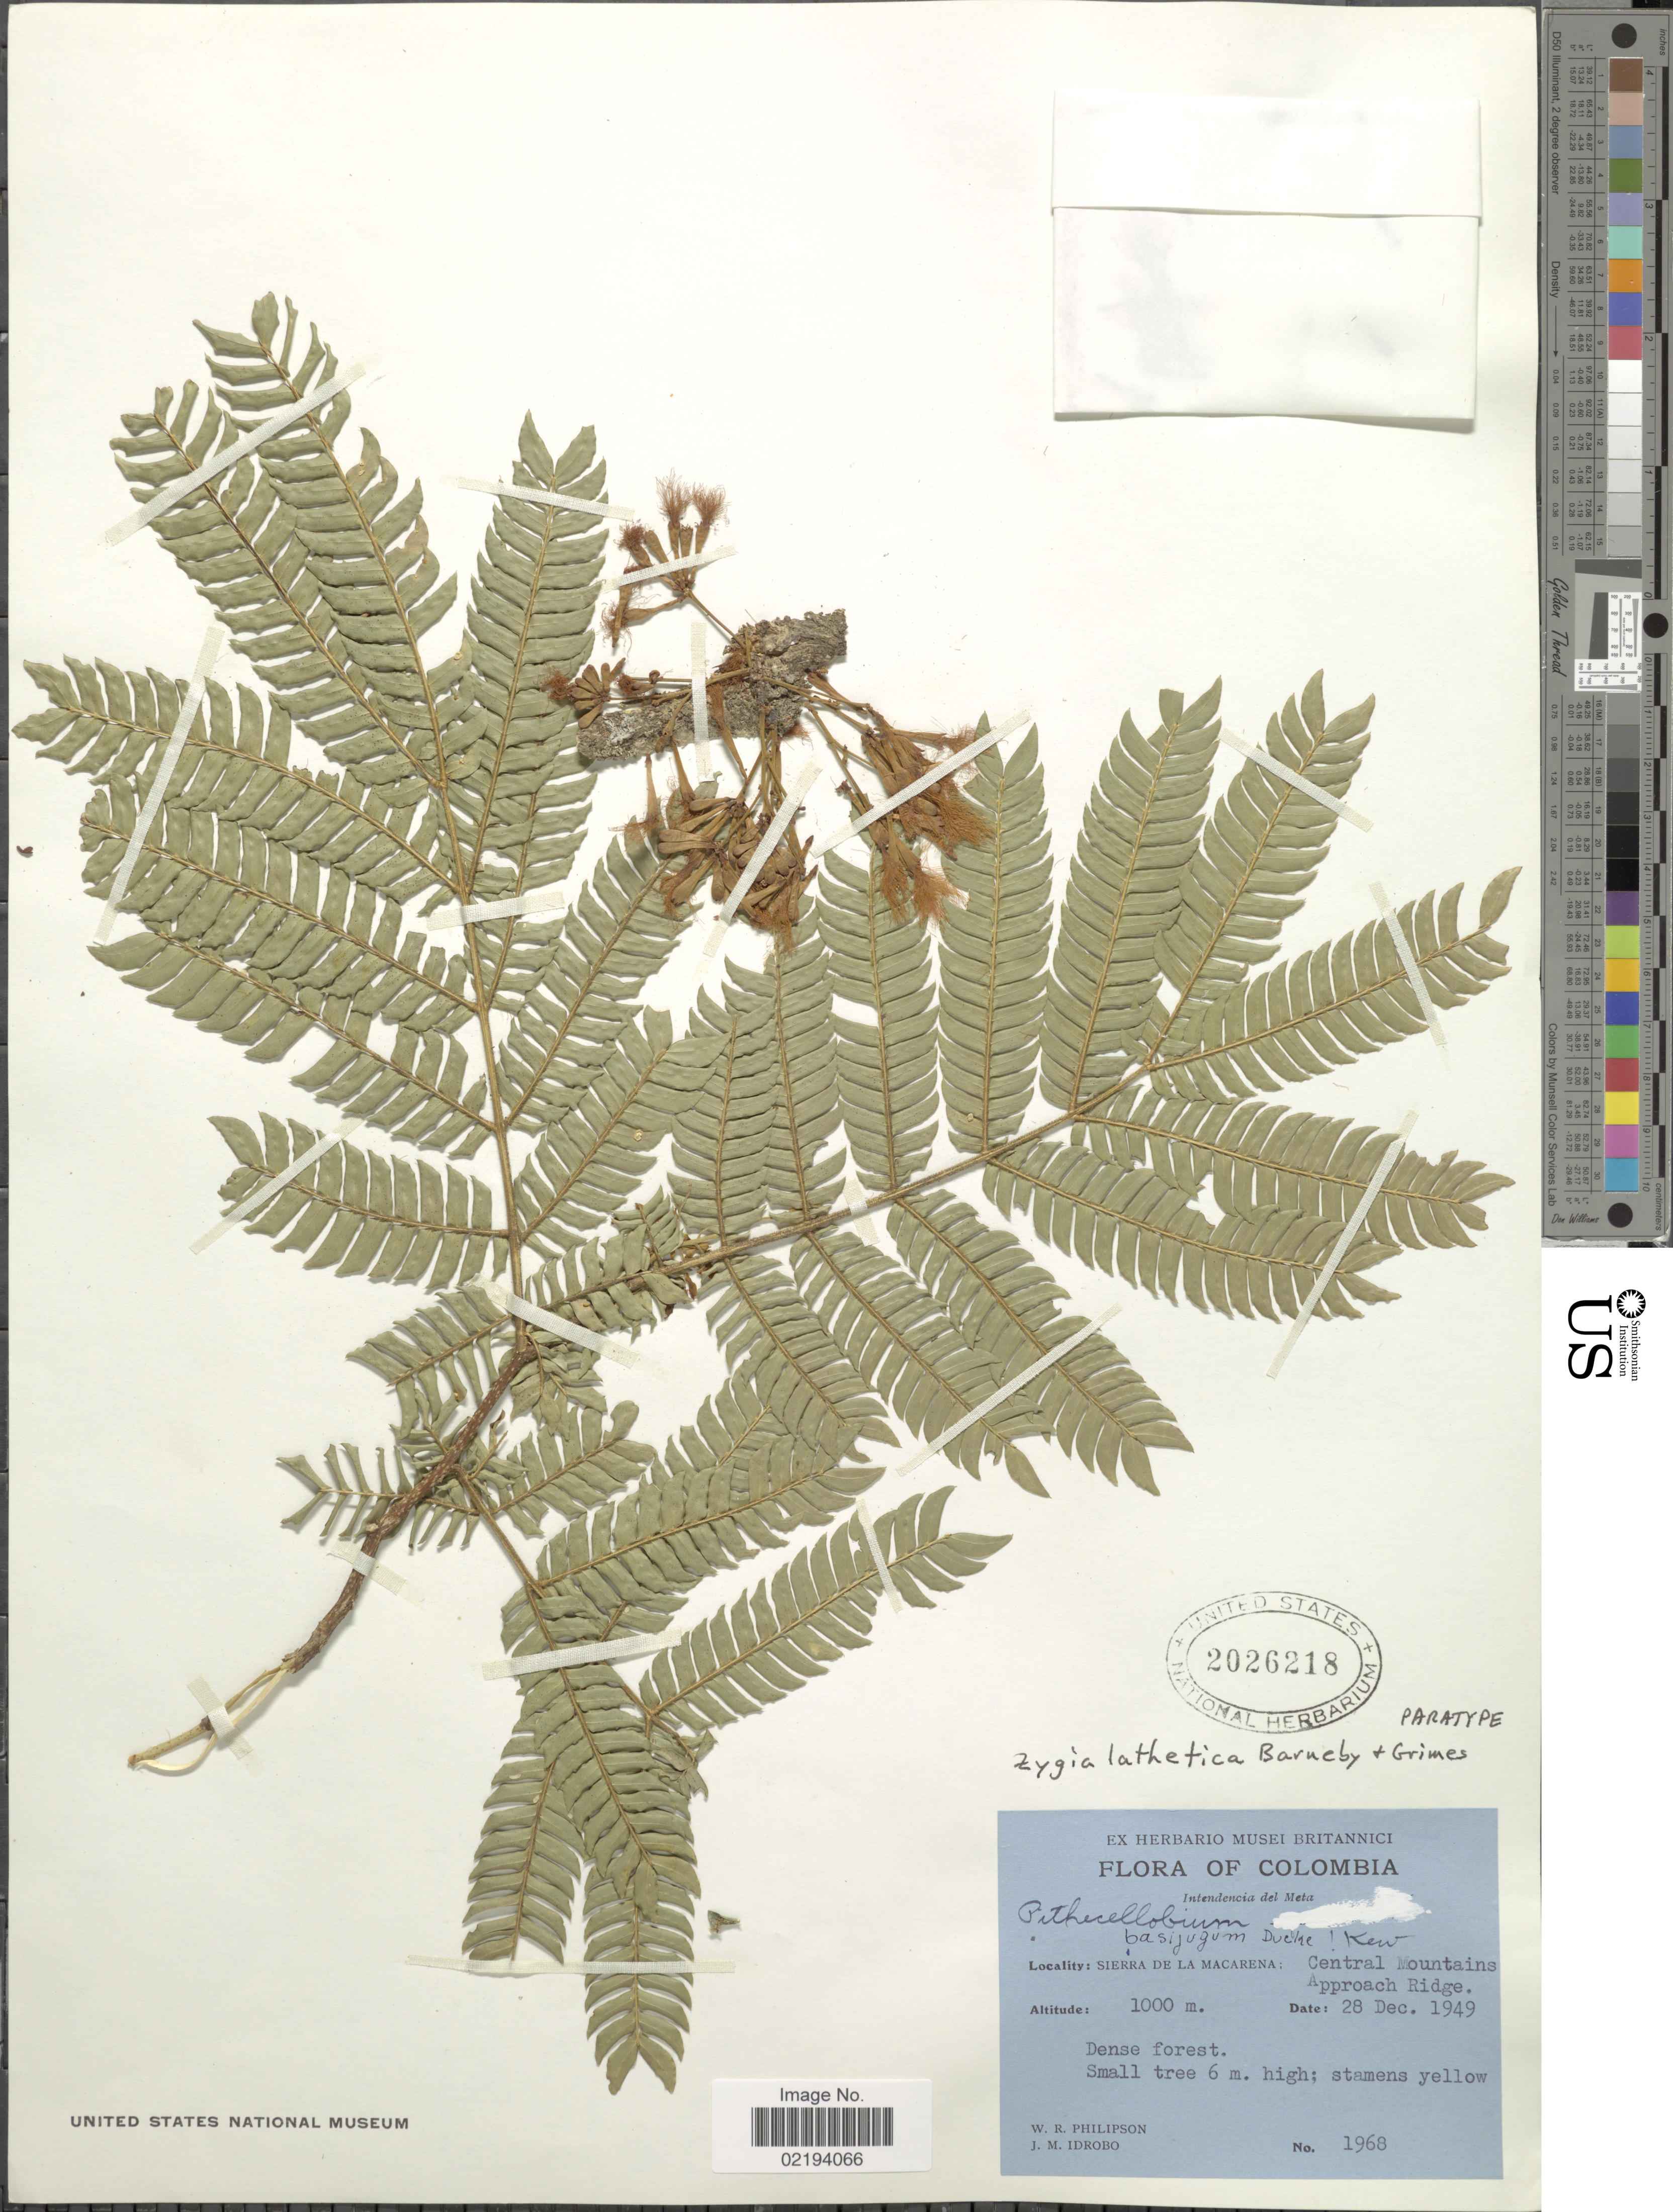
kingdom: Plantae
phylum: Tracheophyta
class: Magnoliopsida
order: Fabales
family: Fabaceae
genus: Zygia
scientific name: Zygia lathetica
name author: Barneby & J.W. Grimes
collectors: W. R. Philipson & J. M. Idrobo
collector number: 1968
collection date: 1949-12-28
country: Colombia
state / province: Meta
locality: Intendencia del Meta, Sierra De La Macarena: Central Mountains Approach Ridge. Dense forest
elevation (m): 1000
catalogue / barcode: US 2026218